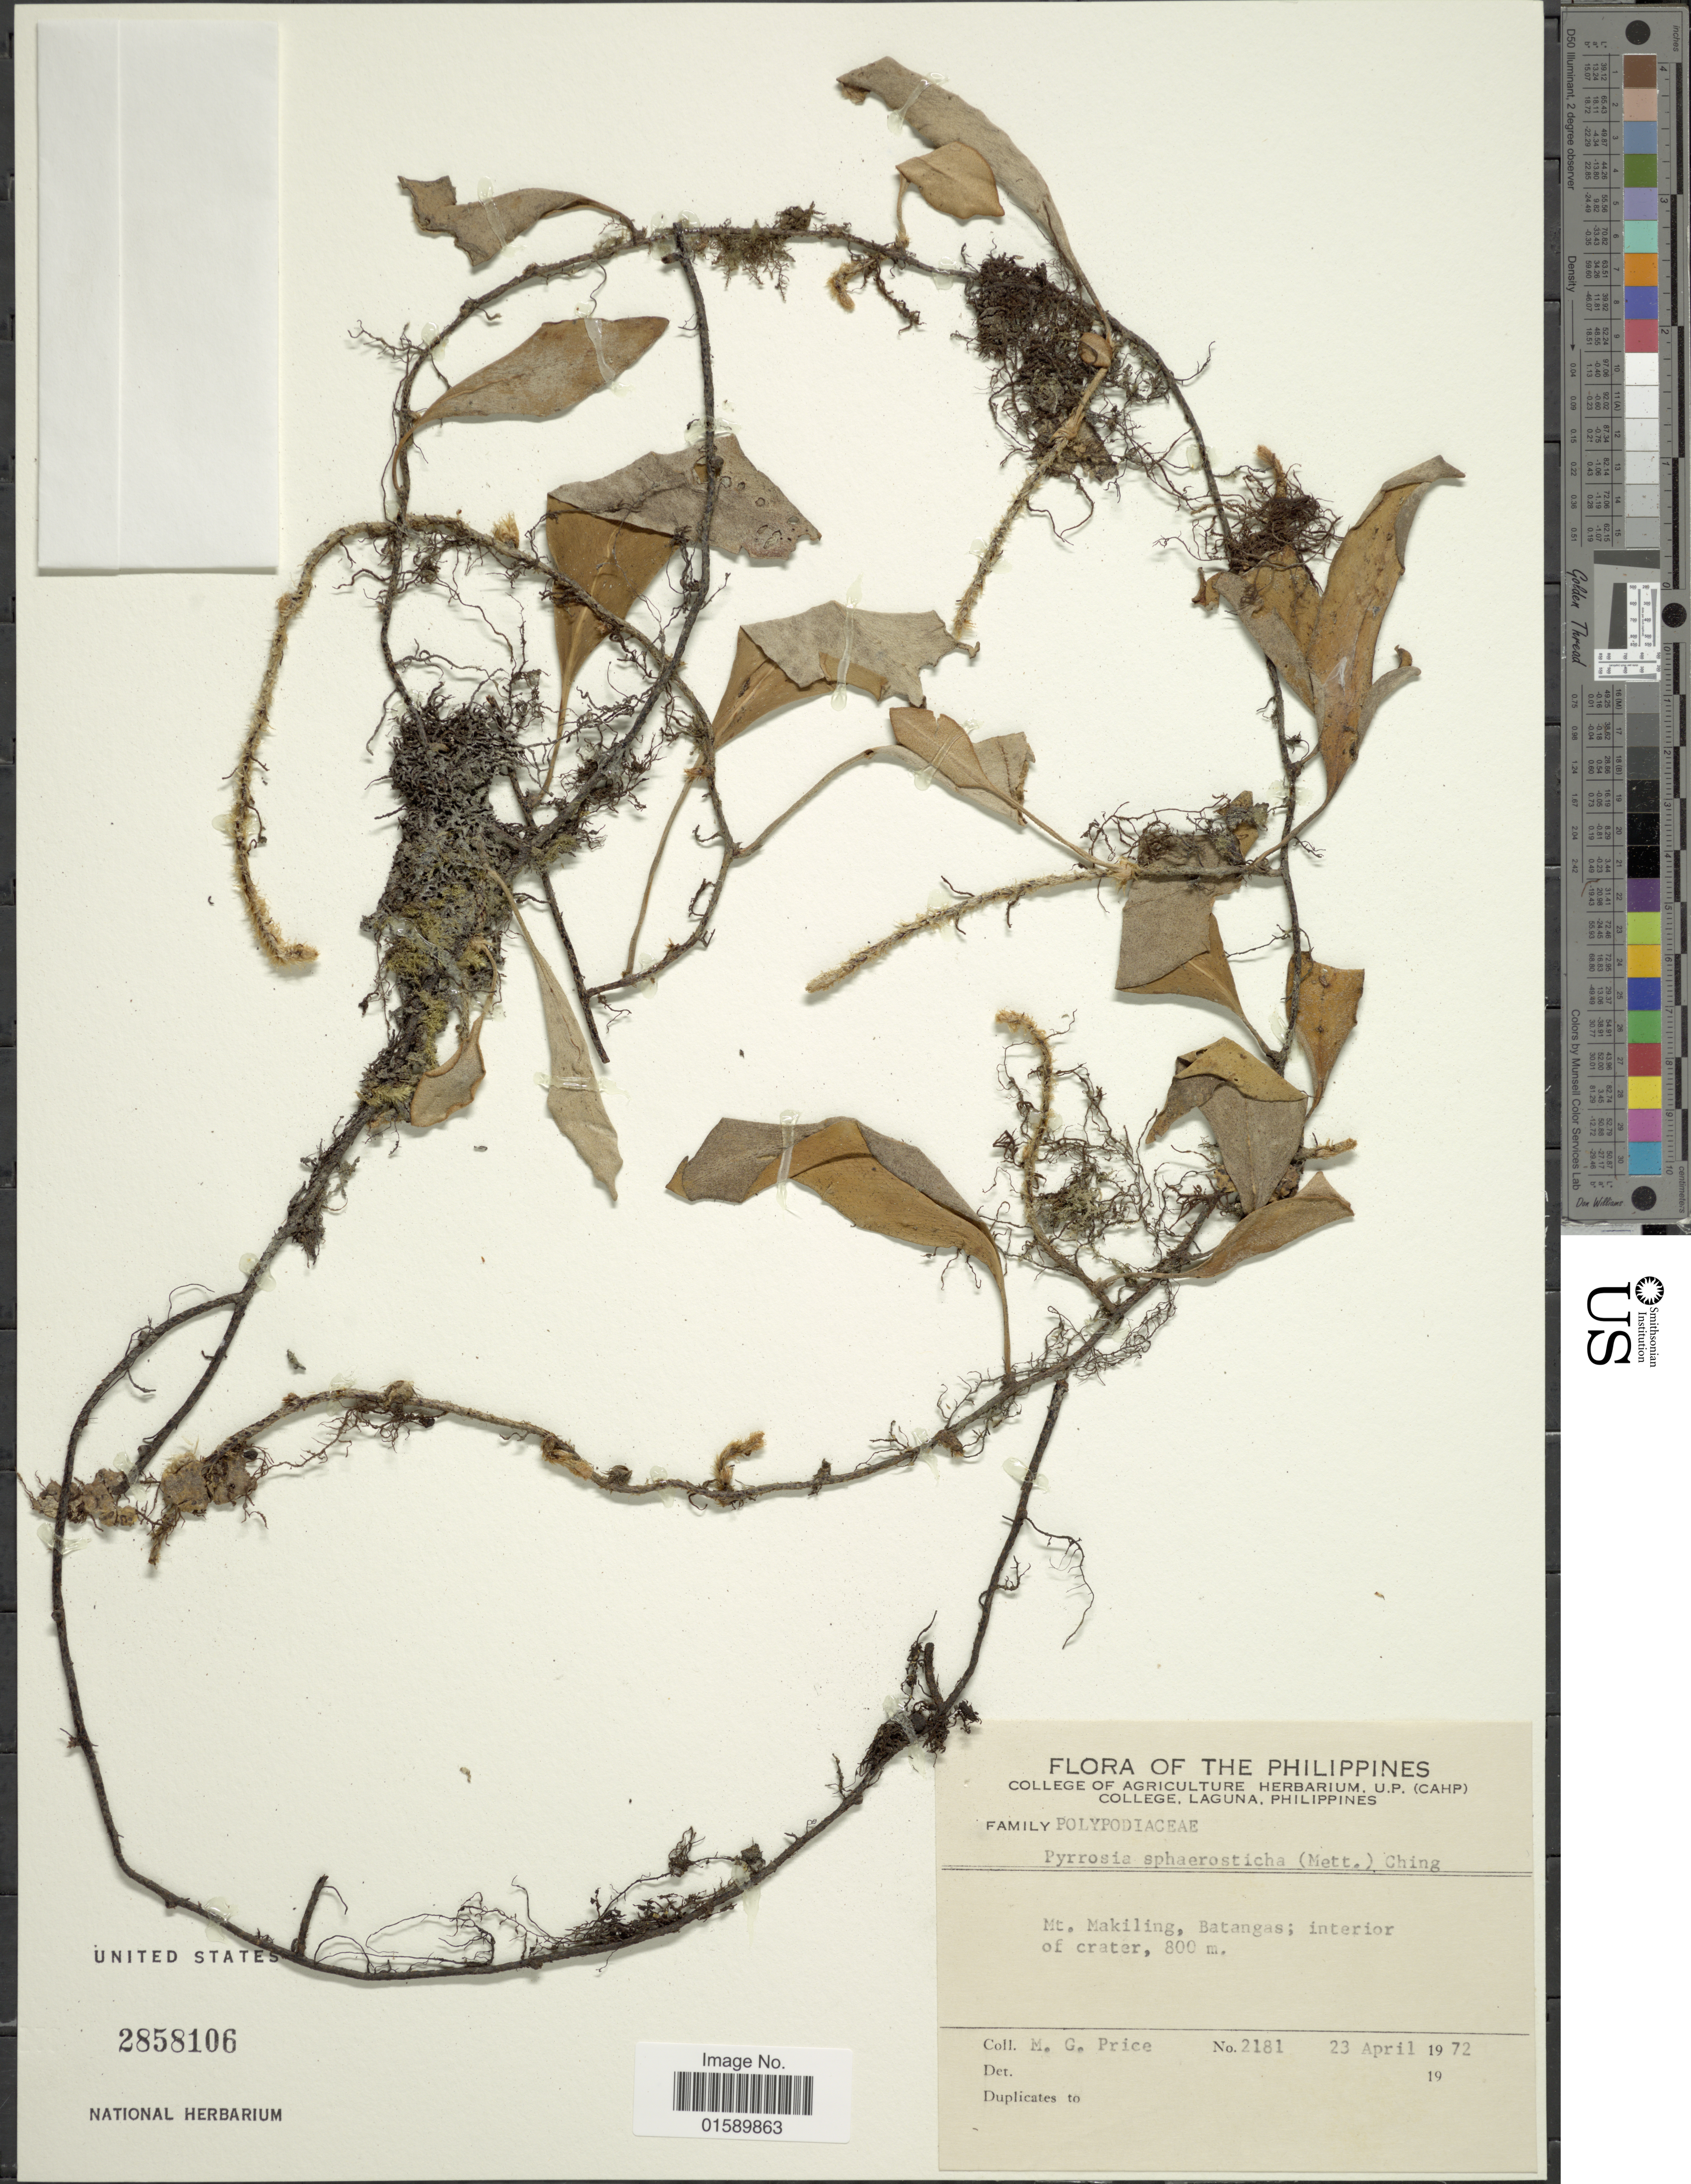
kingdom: Plantae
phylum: Tracheophyta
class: Polypodiopsida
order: Polypodiales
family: Polypodiaceae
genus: Pyrrosia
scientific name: Pyrrosia sphaerosticha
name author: (Mett.) Ching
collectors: M. G. Price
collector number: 2181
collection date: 1972-04-23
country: Philippines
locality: Mt. Makiling, Batangas; interior of crater.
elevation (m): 800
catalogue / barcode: US 2858106